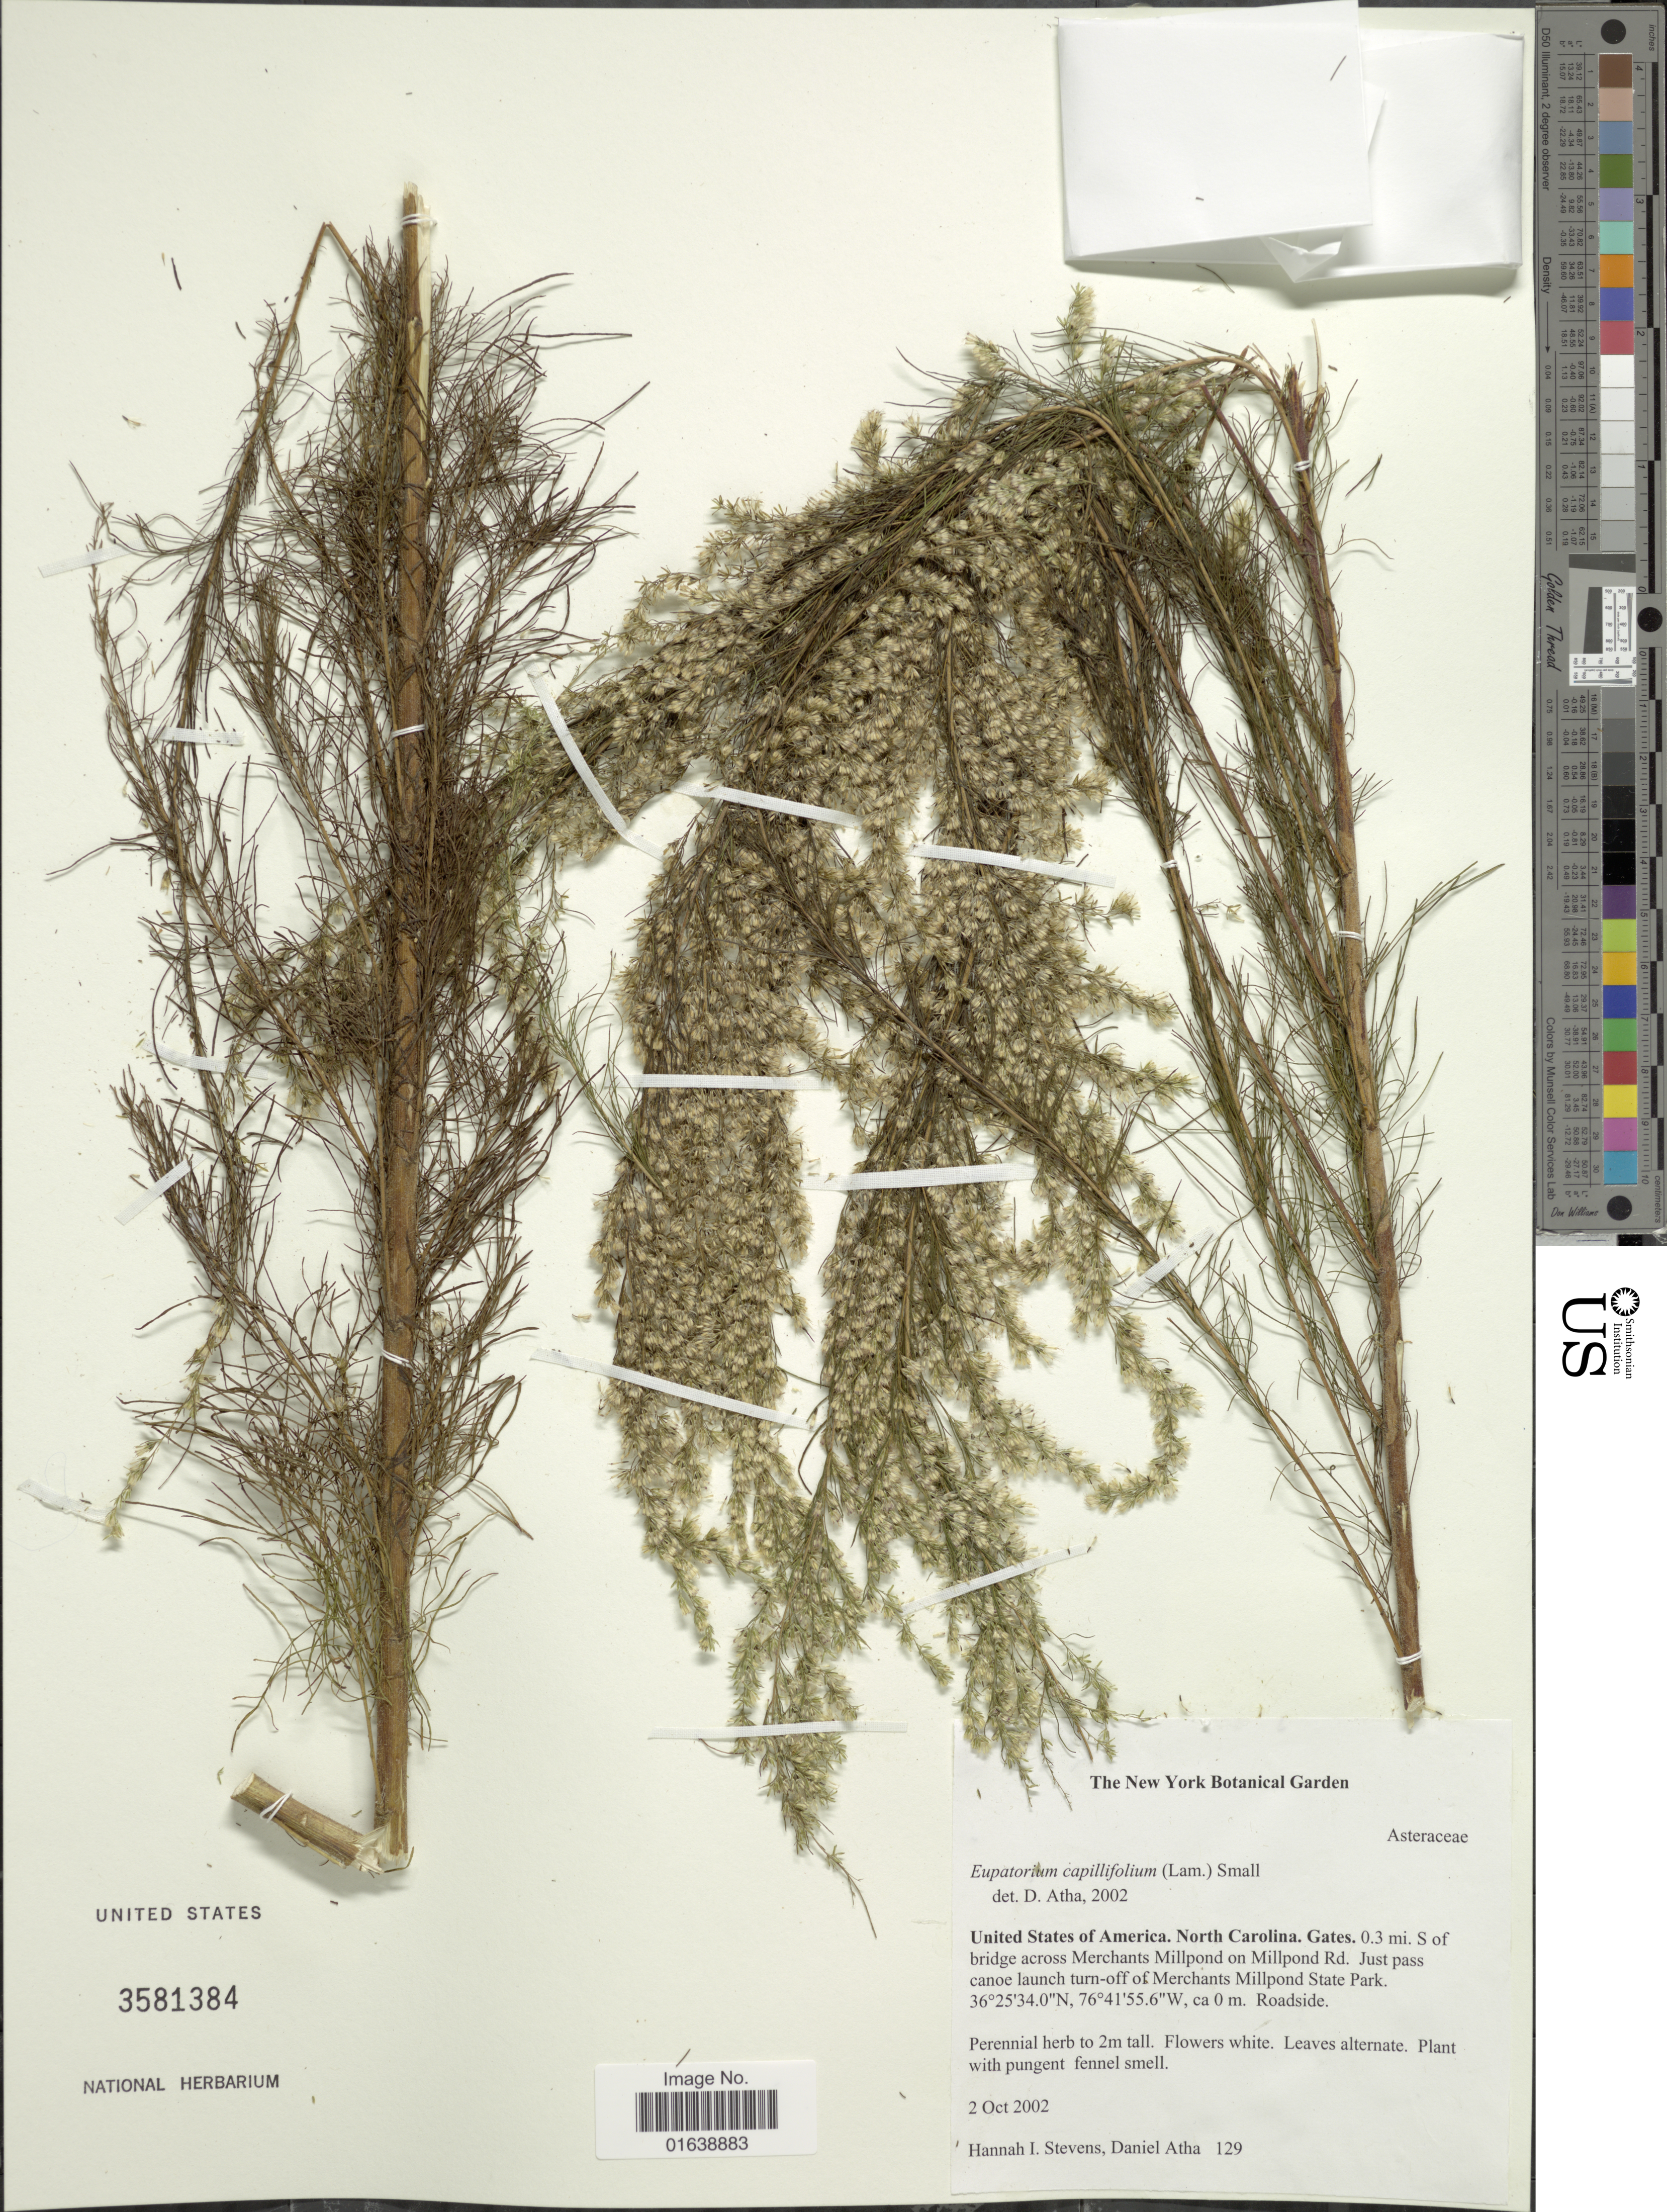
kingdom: Plantae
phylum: Tracheophyta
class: Magnoliopsida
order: Asterales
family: Asteraceae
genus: Eupatorium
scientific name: Eupatorium capillifolium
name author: (Lam.) Small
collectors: H. Stevens & D. Atha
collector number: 129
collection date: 2002-10-02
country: United States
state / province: North Carolina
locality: United States of America. North Carolina. Gates. 0.3 mi. S. of bridge across Merchants Millpond on Millpond Rd. Just pass canoe launch turn-off of Merchants Millpond State Park. Roadside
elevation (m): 0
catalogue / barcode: US 3581384